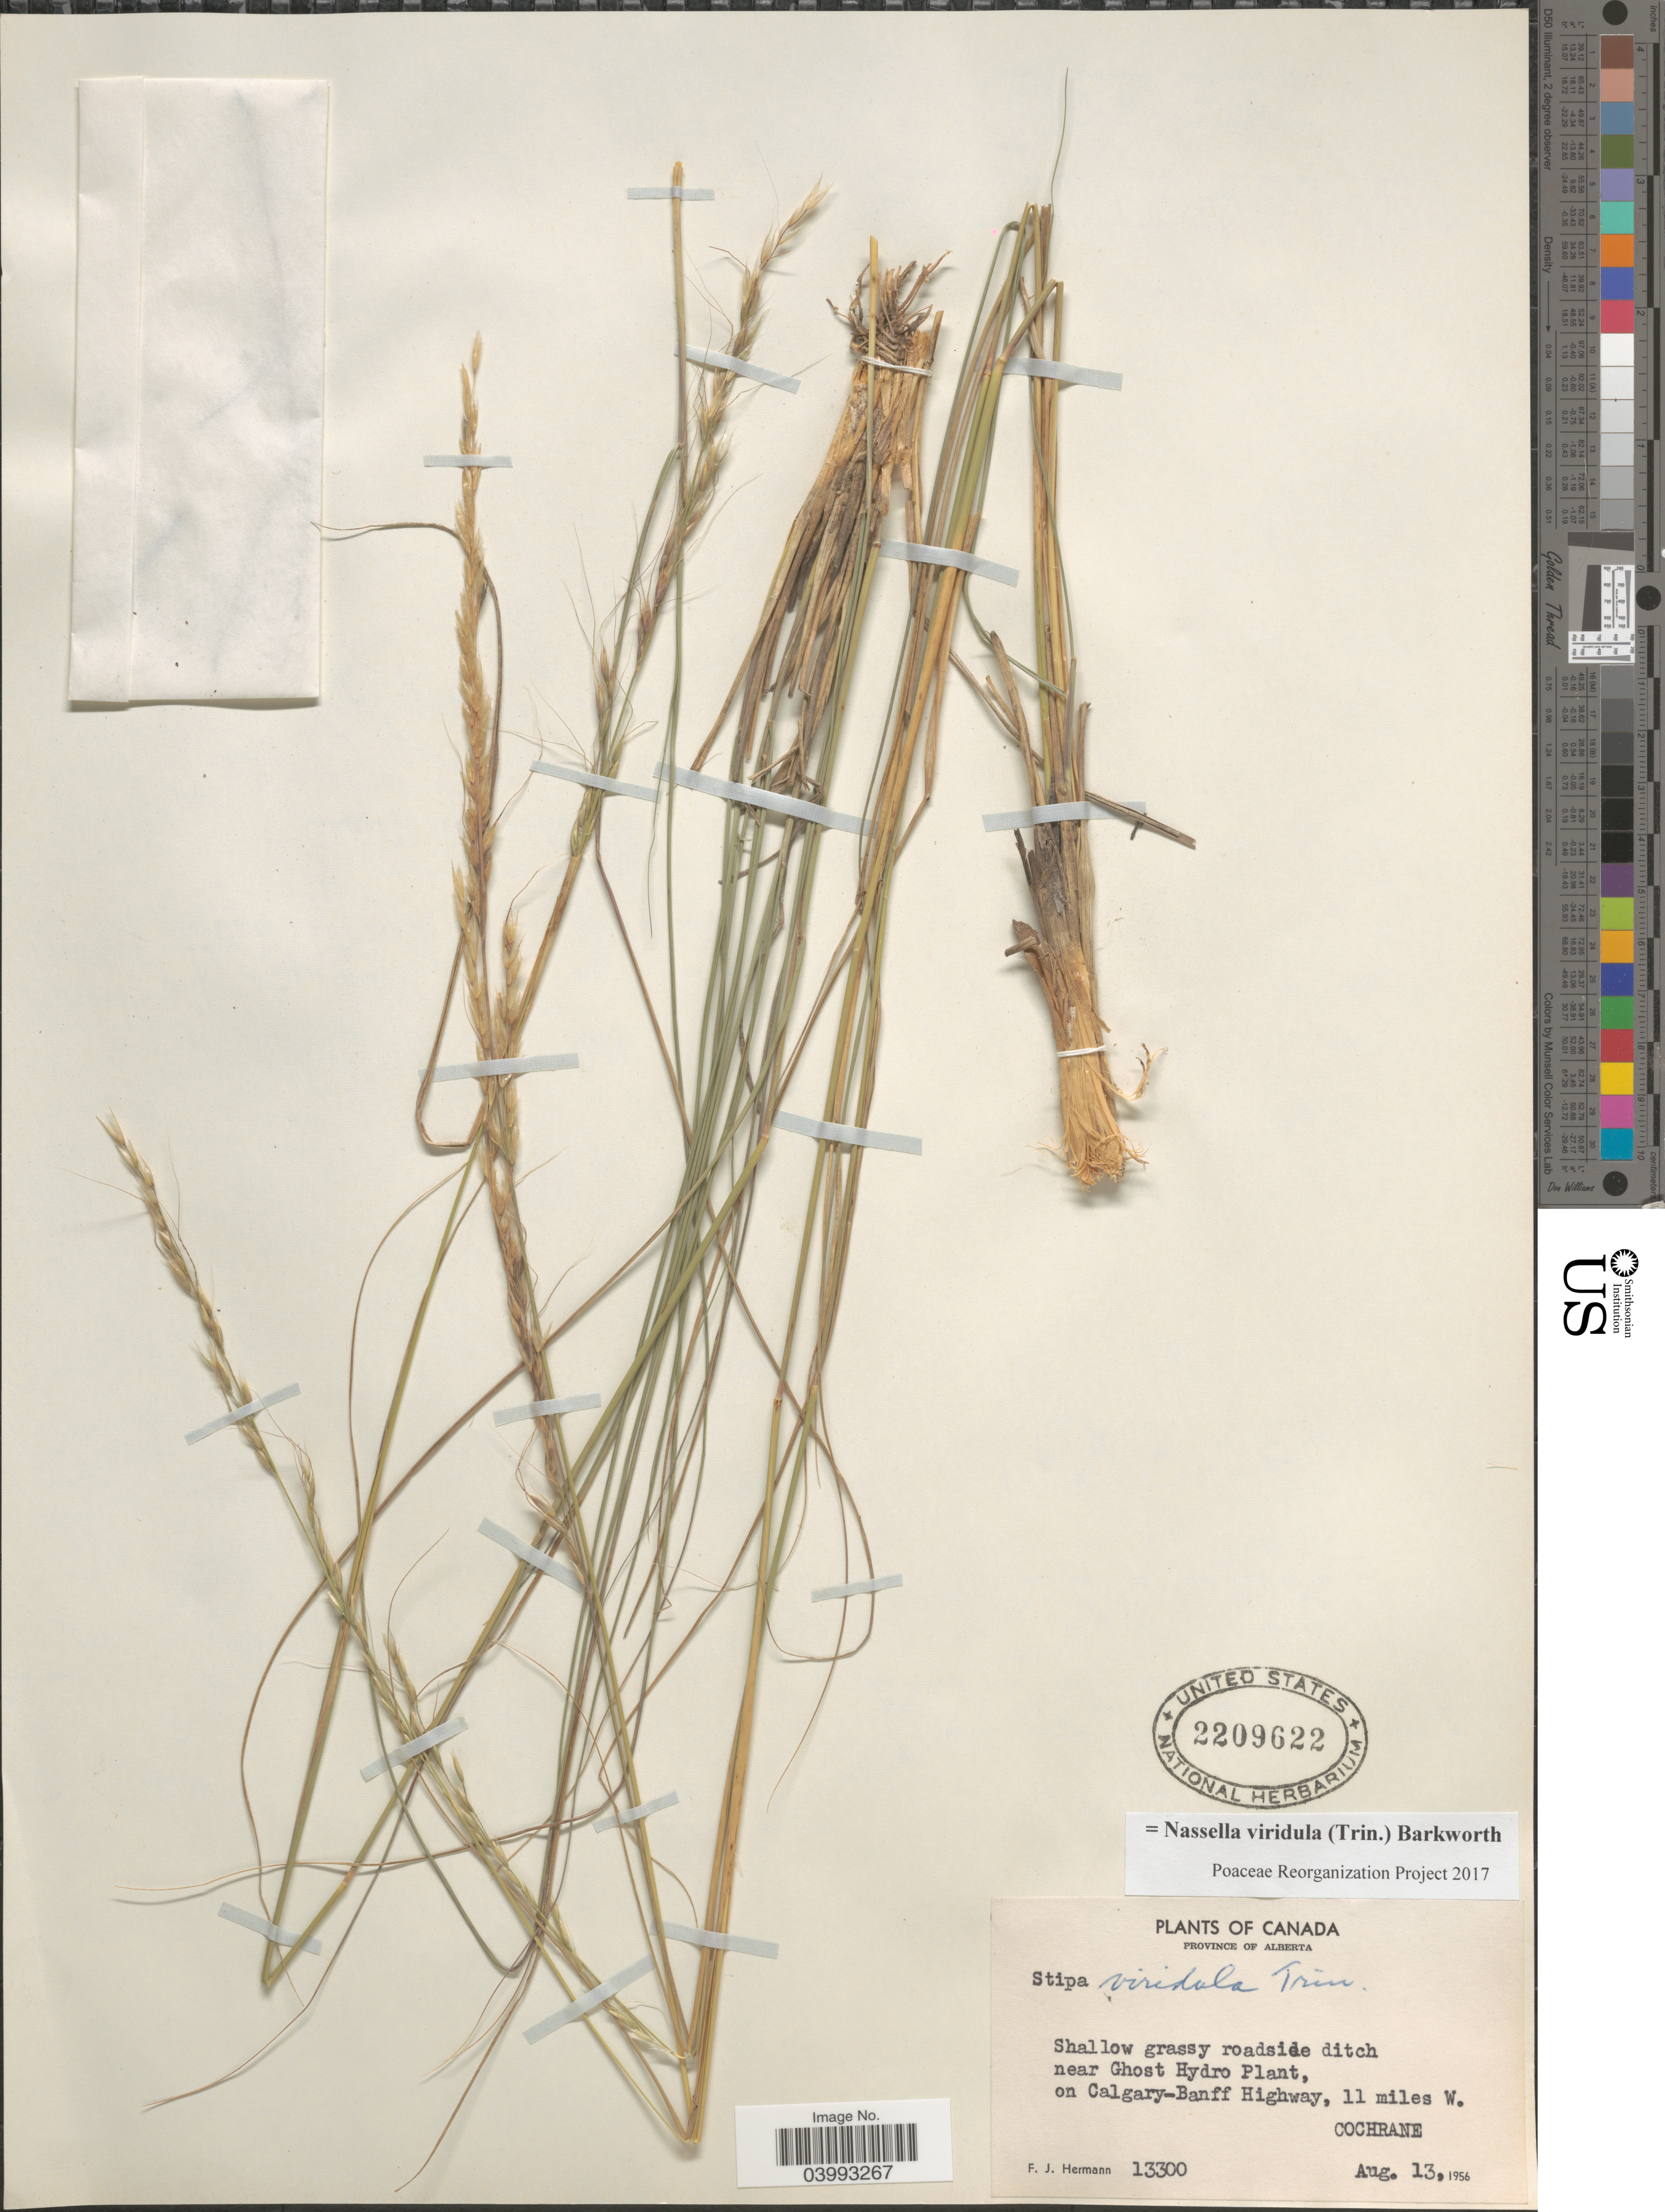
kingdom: Plantae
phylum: Tracheophyta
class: Liliopsida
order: Poales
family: Poaceae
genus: Nassella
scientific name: Nassella viridula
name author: (Trin.) Barkworth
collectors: F. J. Hermann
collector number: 13300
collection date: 1956-08-13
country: Canada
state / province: Alberta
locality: Near Ghost Hydro Plant, on Calgary-Banff Highway, 11 miles W. Cochrane.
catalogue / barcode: US 2209622